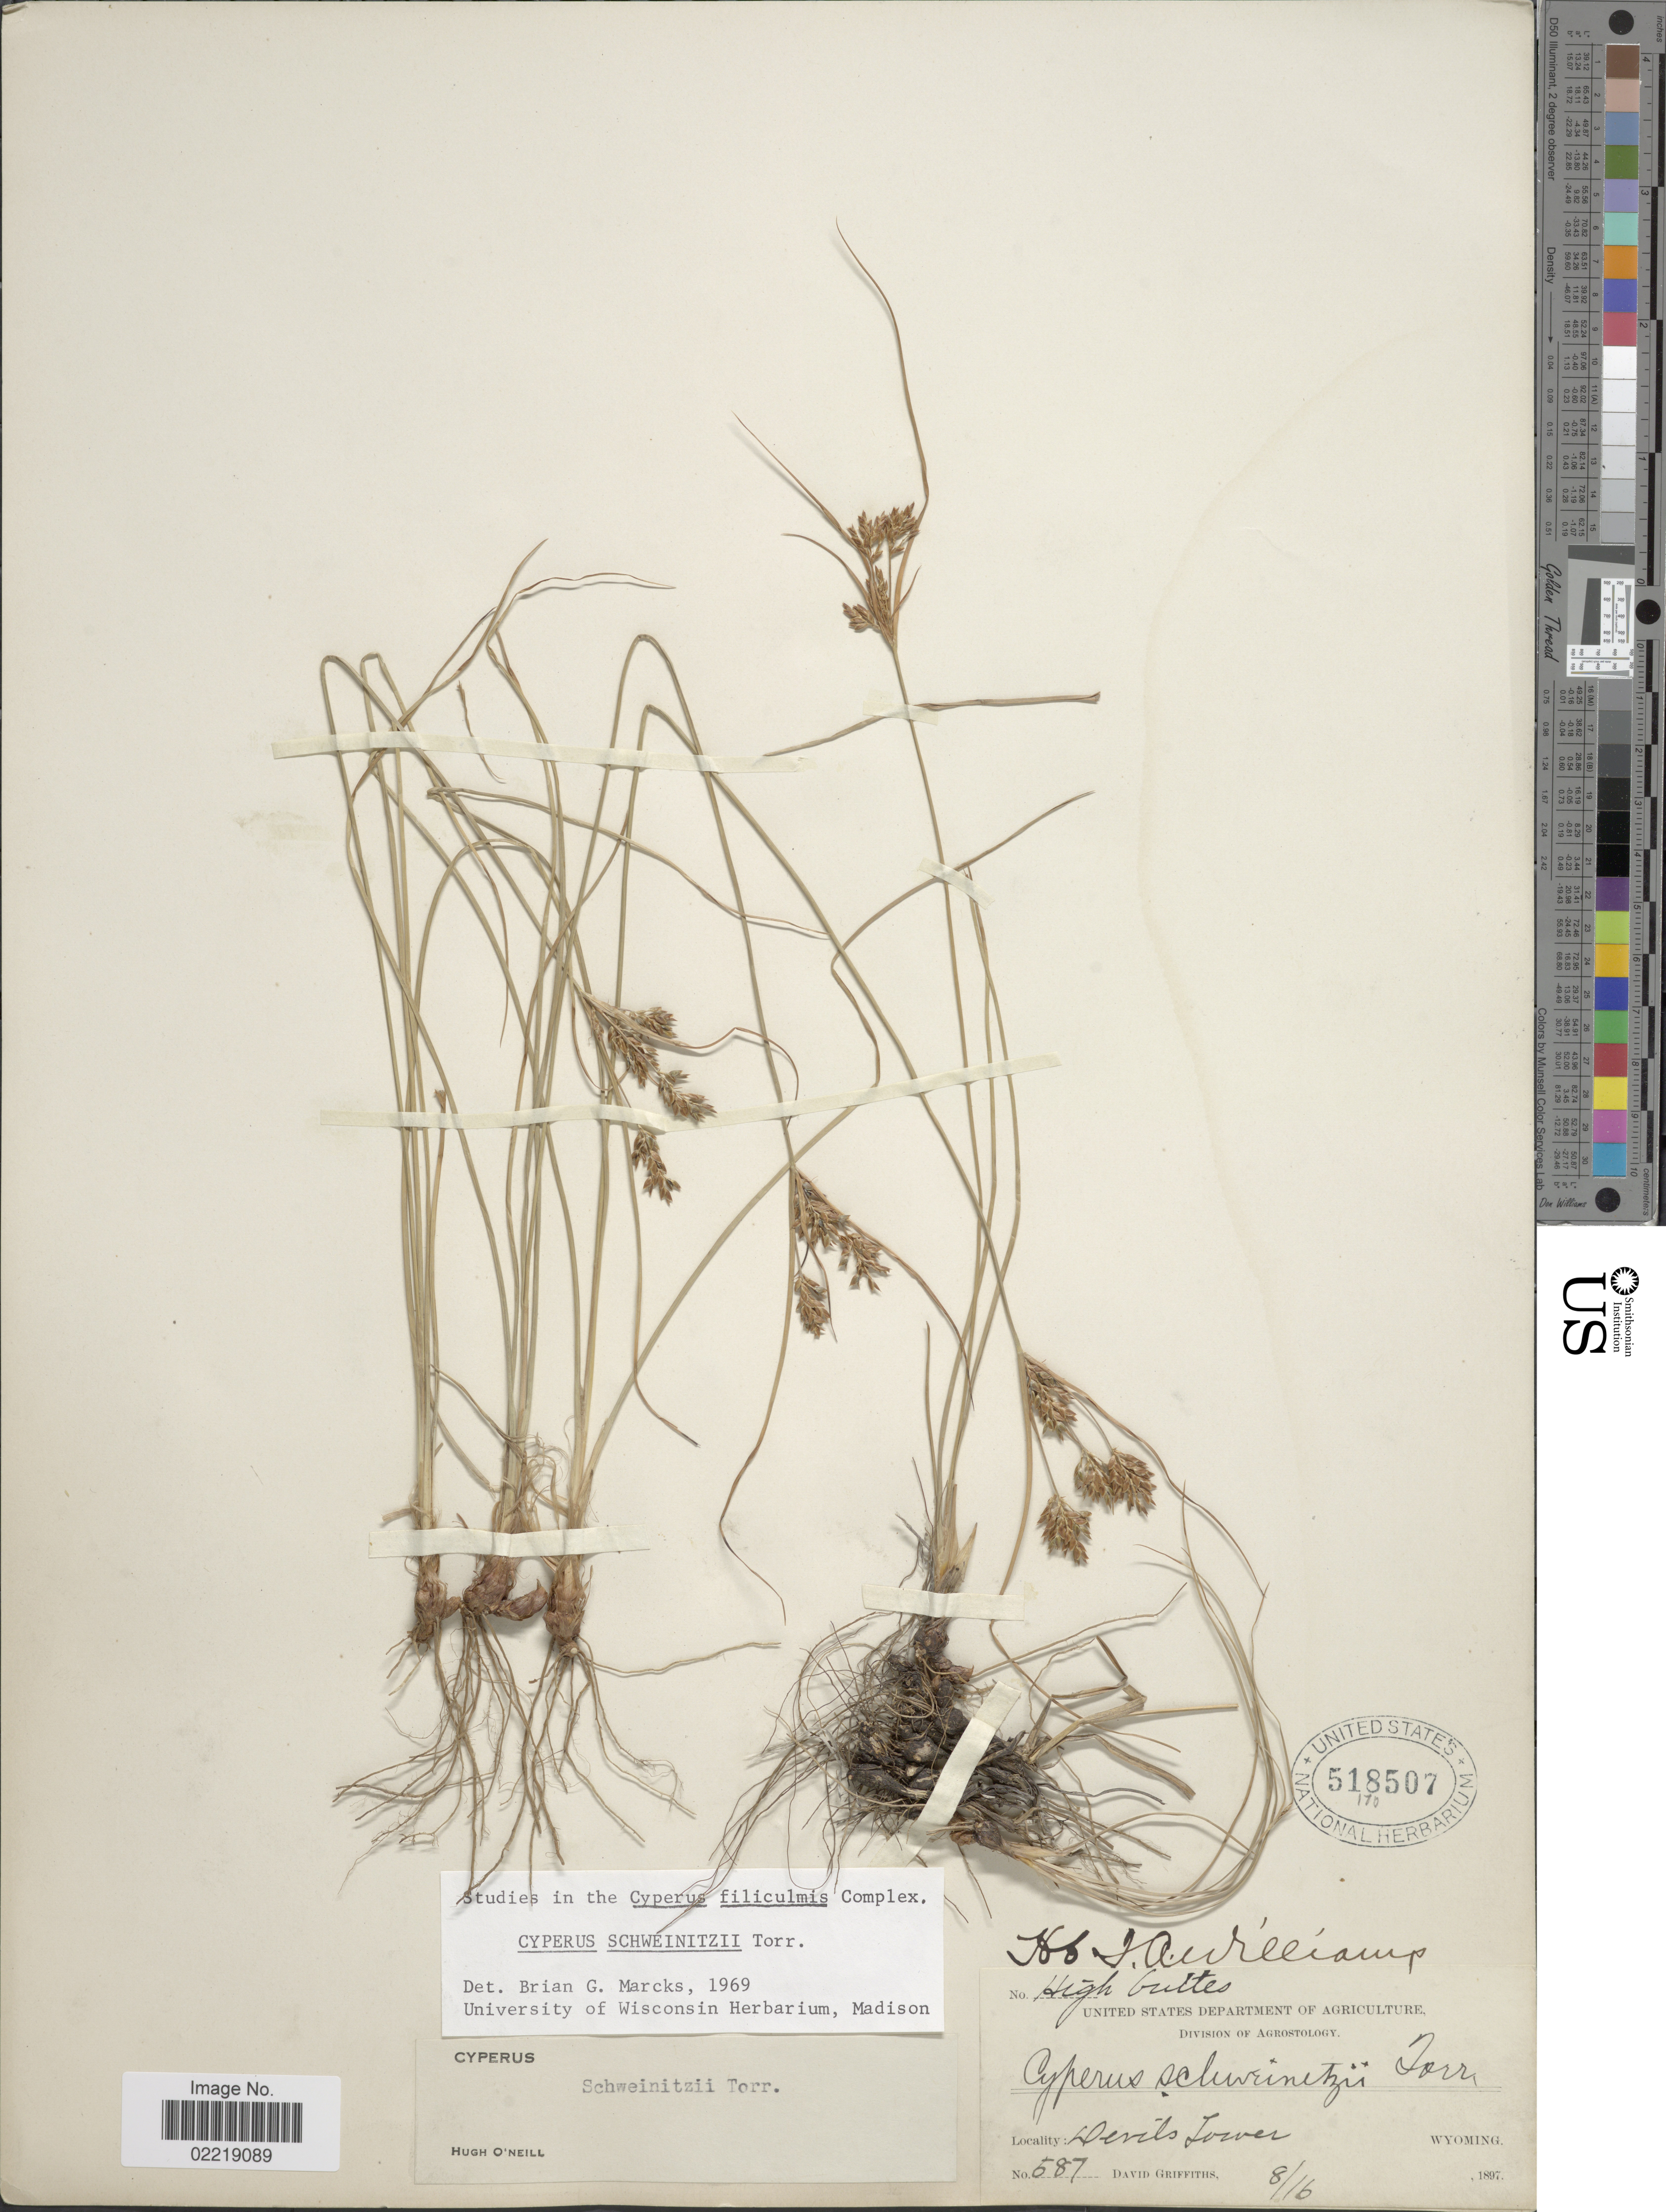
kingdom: Plantae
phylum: Tracheophyta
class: Liliopsida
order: Poales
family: Cyperaceae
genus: Cyperus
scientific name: Cyperus schweinitzii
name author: Torr.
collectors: D. Griffiths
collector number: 587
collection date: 1897-08-16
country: United States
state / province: Wyoming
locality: Devils Tower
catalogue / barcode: US 518507